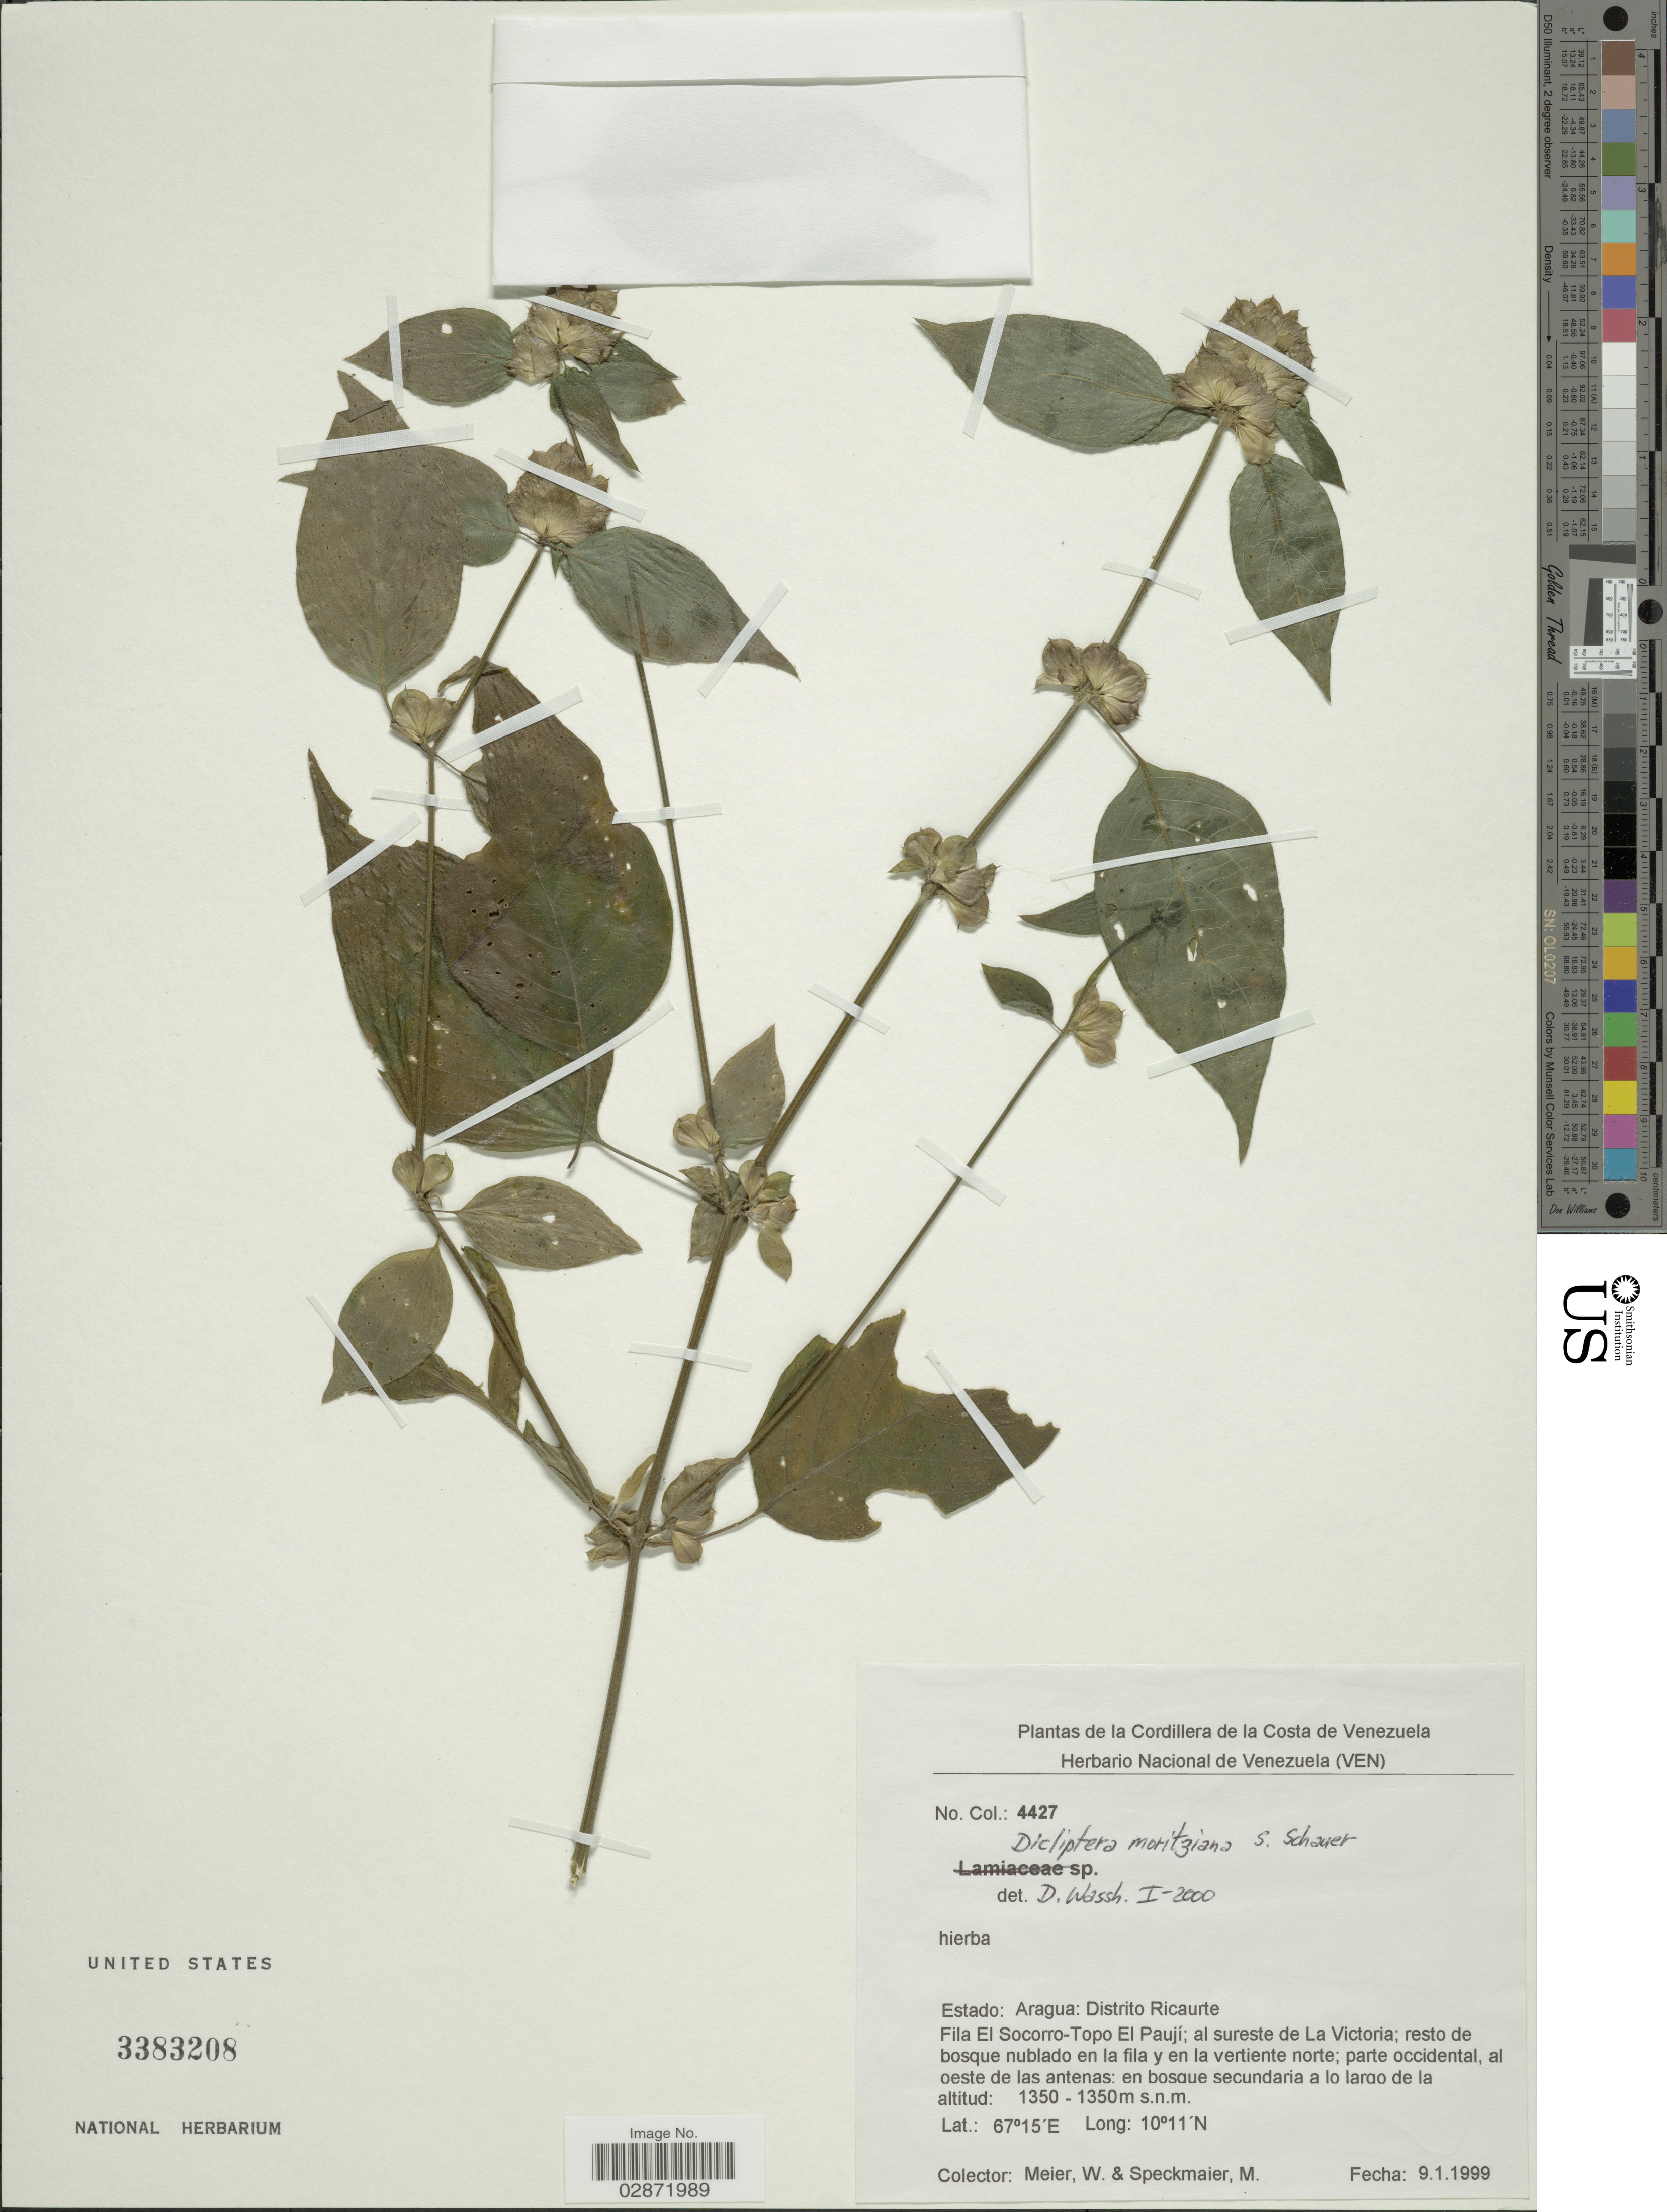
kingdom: Plantae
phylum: Tracheophyta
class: Magnoliopsida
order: Lamiales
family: Acanthaceae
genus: Dicliptera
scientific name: Dicliptera moritziana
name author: S. Schauer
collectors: W. Meier & M. Speckmaier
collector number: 4427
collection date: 1999-01-09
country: Venezuela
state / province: Aragua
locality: Estado: Aragua: Distrito Ricaurte. Fila El Socorro-Topo El Paují; al sureste de La Victoria.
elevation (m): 1350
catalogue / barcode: US 3383208